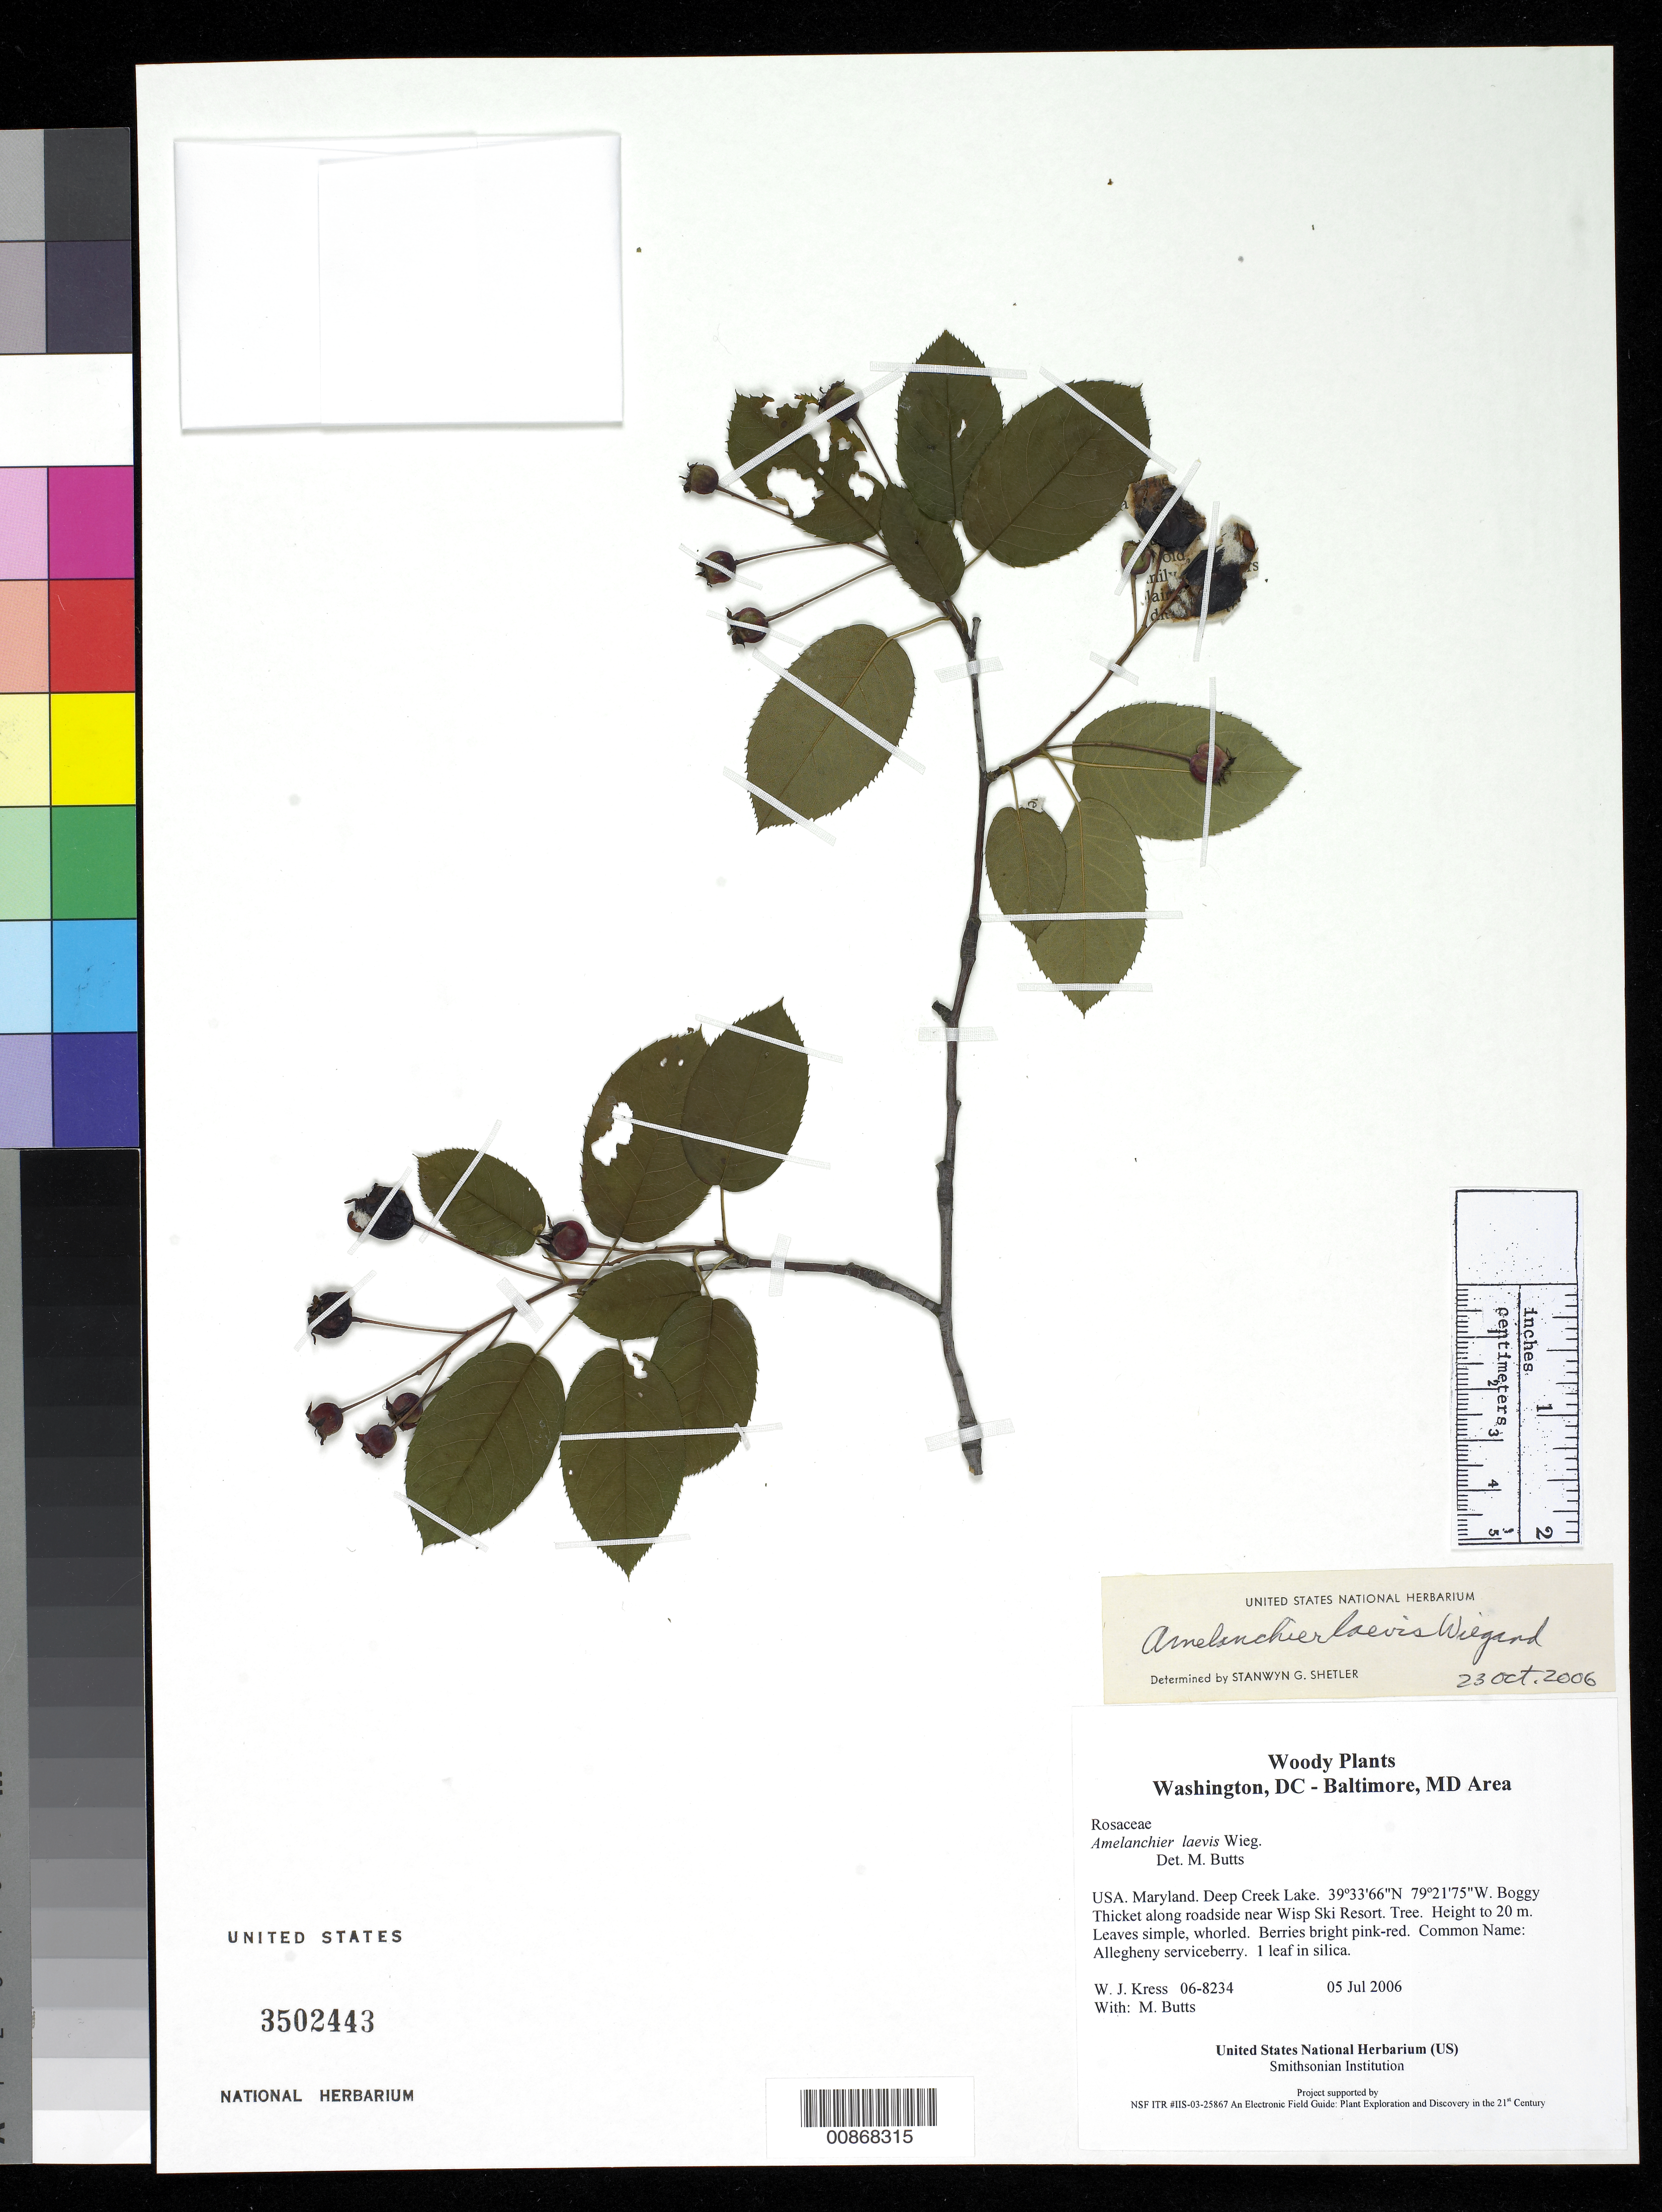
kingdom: Plantae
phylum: Tracheophyta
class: Magnoliopsida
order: Rosales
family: Rosaceae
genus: Amelanchier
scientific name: Amelanchier laevis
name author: Wiegand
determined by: Shetler, Stanwyn G., (US), NMNH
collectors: W. J. Kress & M. B. Butts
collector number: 06-8234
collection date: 2006-07-05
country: United States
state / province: Maryland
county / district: Garrett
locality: Deep Creek Lake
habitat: Boggy Thicket along roadside near Wisp Ski Resort.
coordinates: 39 33 66 N, 79 21 75 W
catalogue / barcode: US 3502443